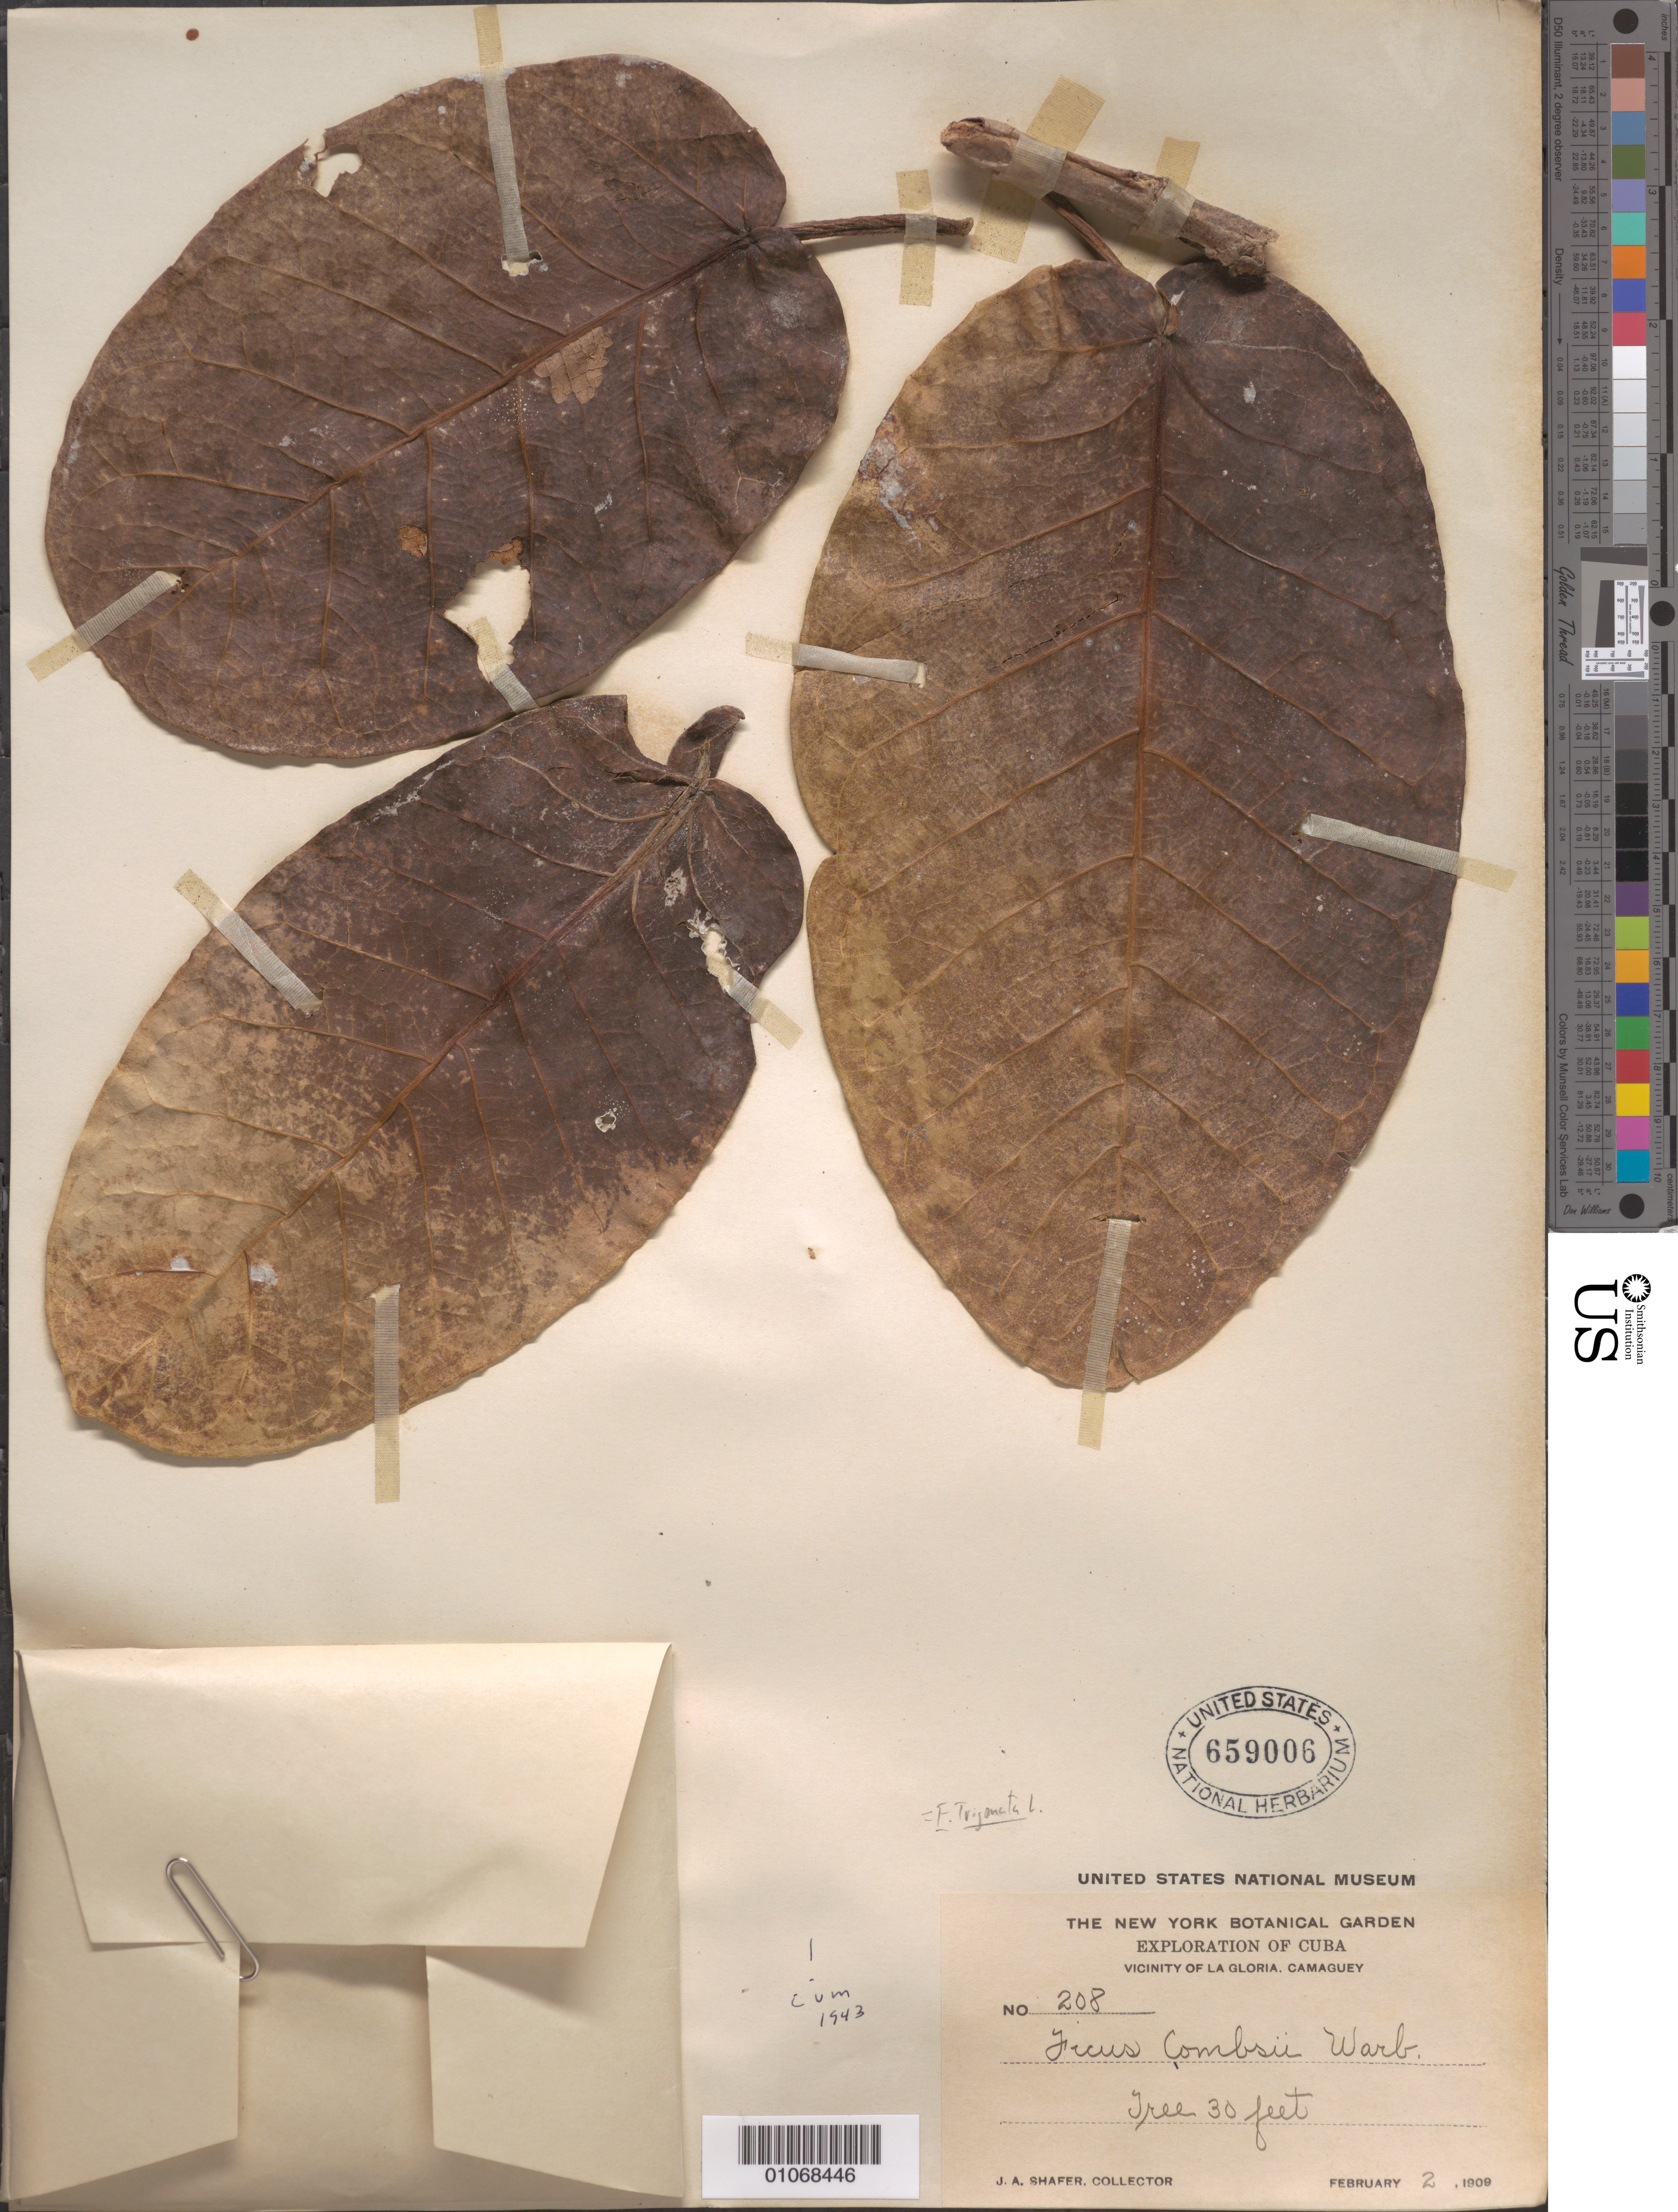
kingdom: Plantae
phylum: Tracheophyta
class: Magnoliopsida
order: Rosales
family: Moraceae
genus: Ficus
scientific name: Ficus trigonata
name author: L.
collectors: J. A. Shafer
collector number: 208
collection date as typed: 02 Feb 1909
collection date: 1909-02-02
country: Cuba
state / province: Camagüey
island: Cuba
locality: Vicinity of La Gloria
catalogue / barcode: US 659006